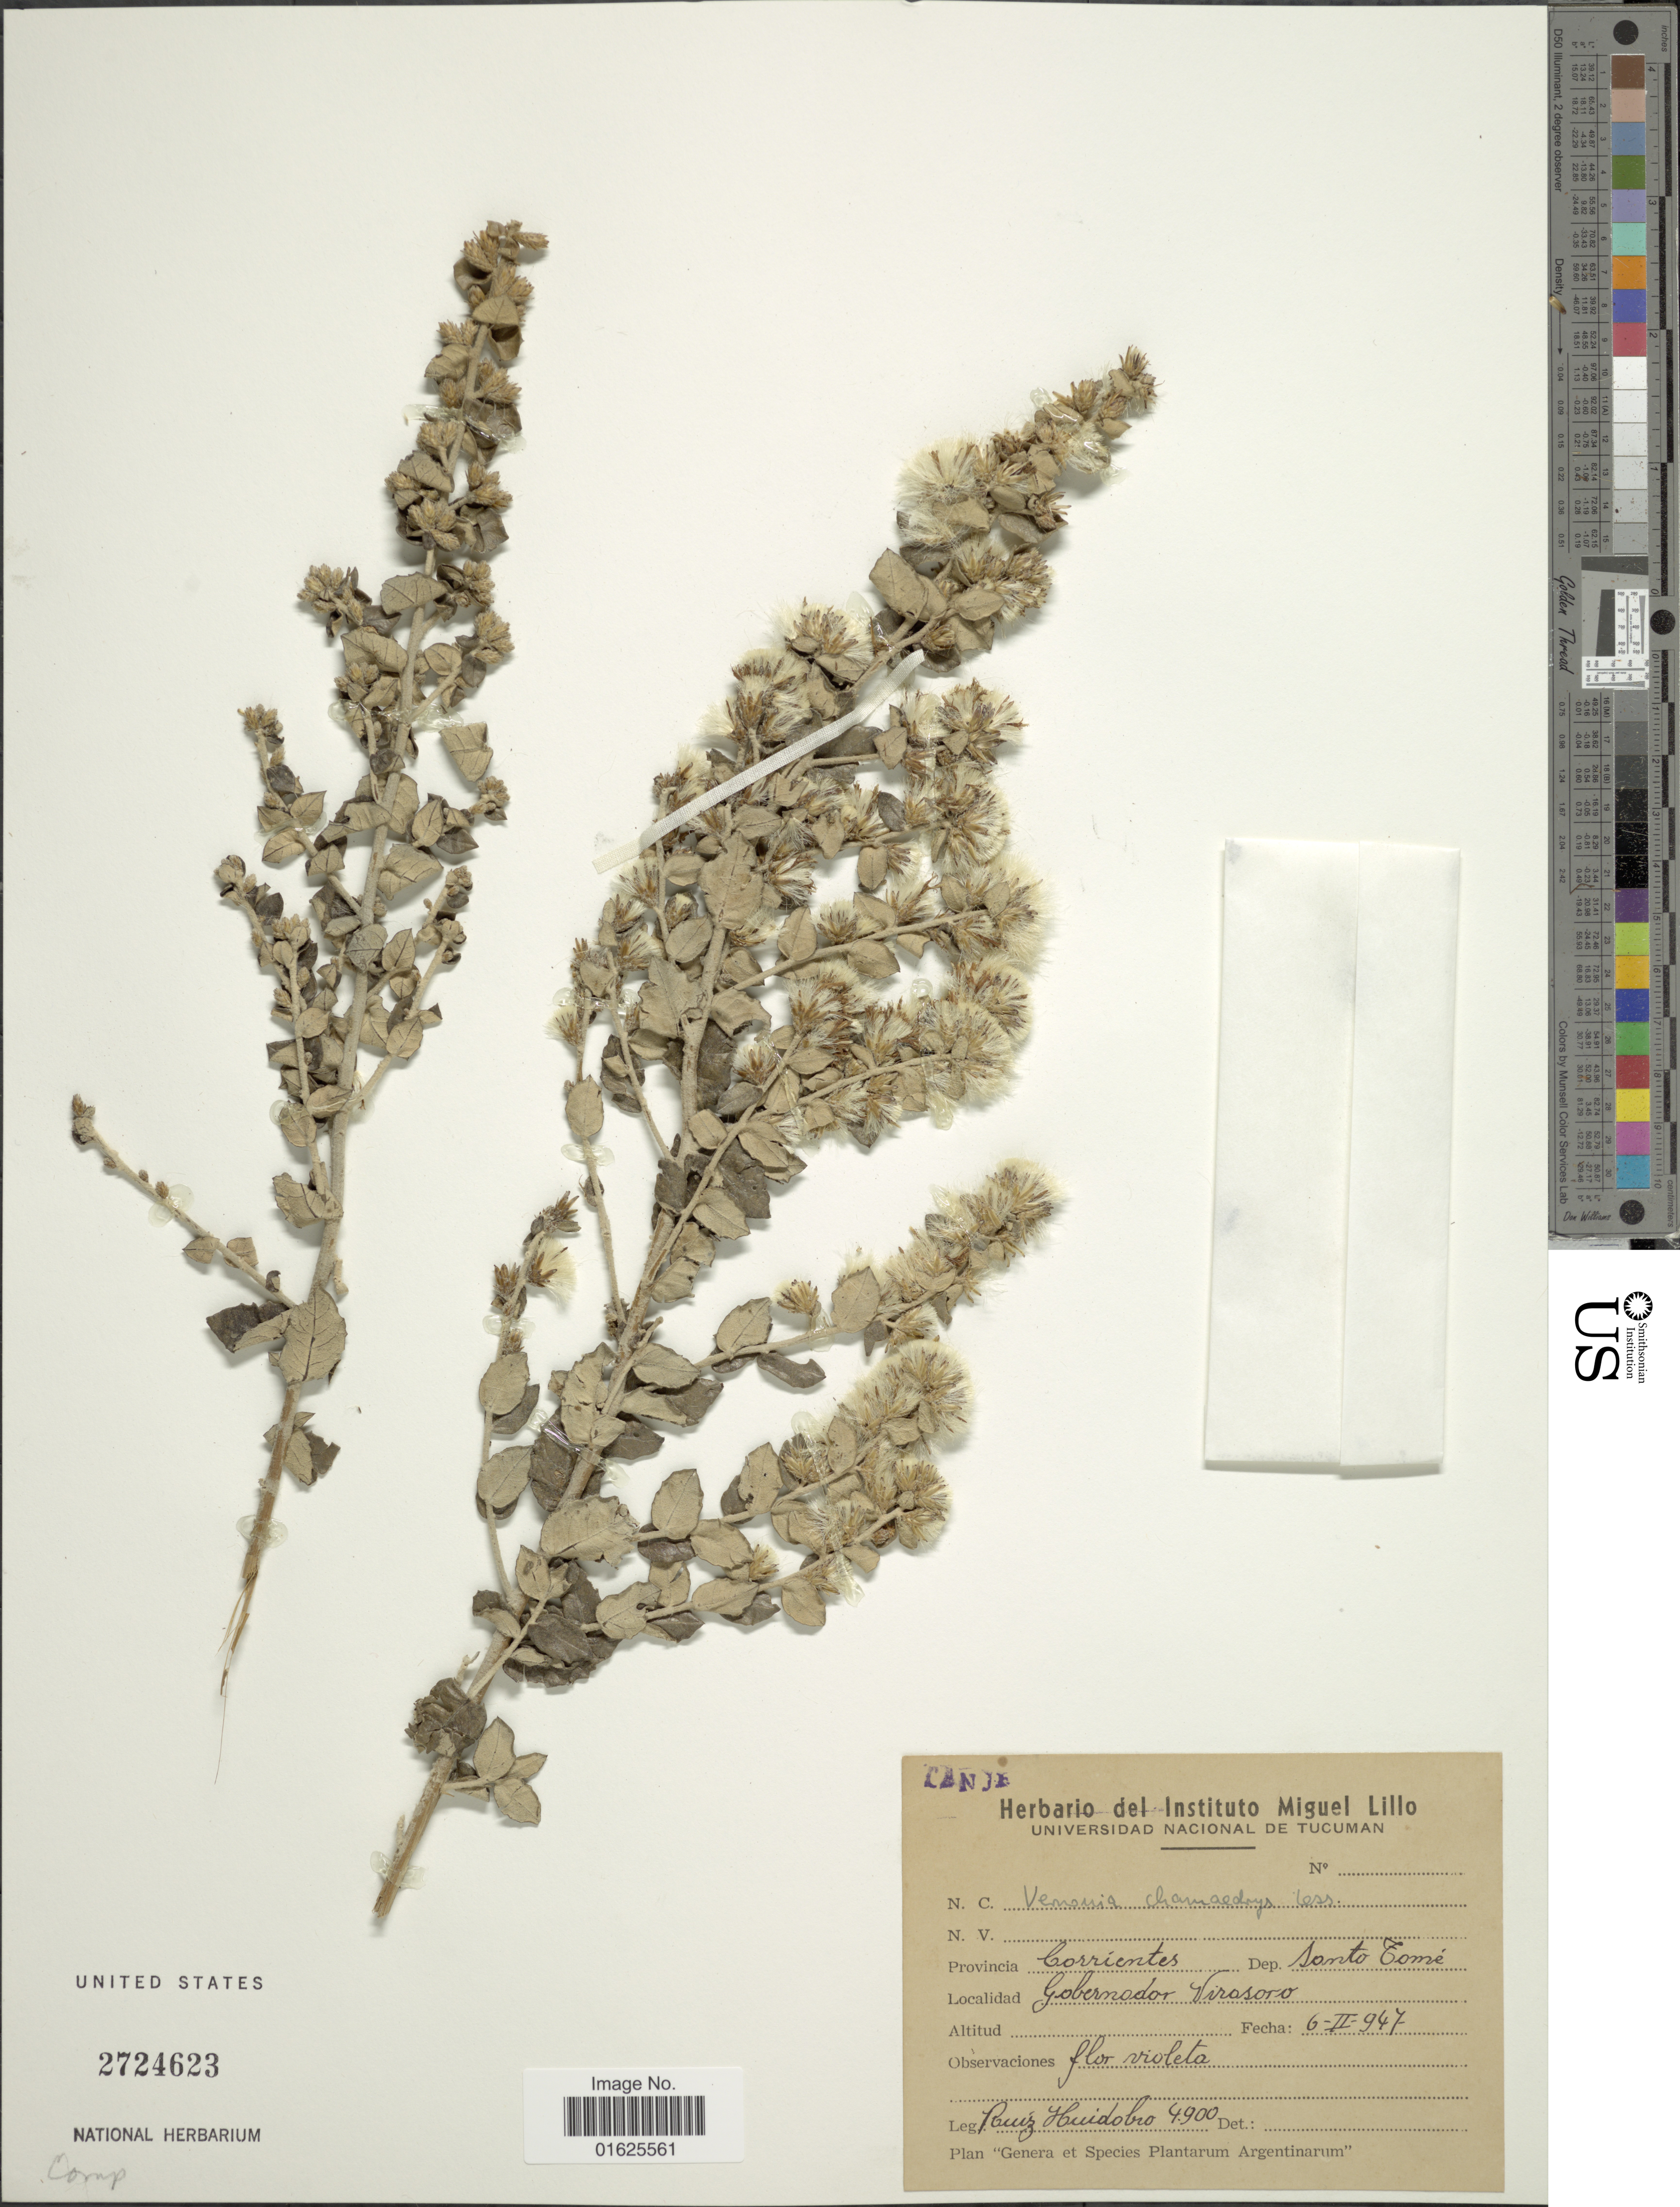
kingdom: Plantae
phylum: Tracheophyta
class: Magnoliopsida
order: Asterales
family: Asteraceae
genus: Vernonanthura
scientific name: Vernonanthura chamaedrys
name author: (Less.) H. Rob.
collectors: -- Ruiz-Huidrobo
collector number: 4900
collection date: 1947-02-06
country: Argentina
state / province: Corrientes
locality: Dep. Santo Tomé, Gobernador Virosoro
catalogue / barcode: US 2724623